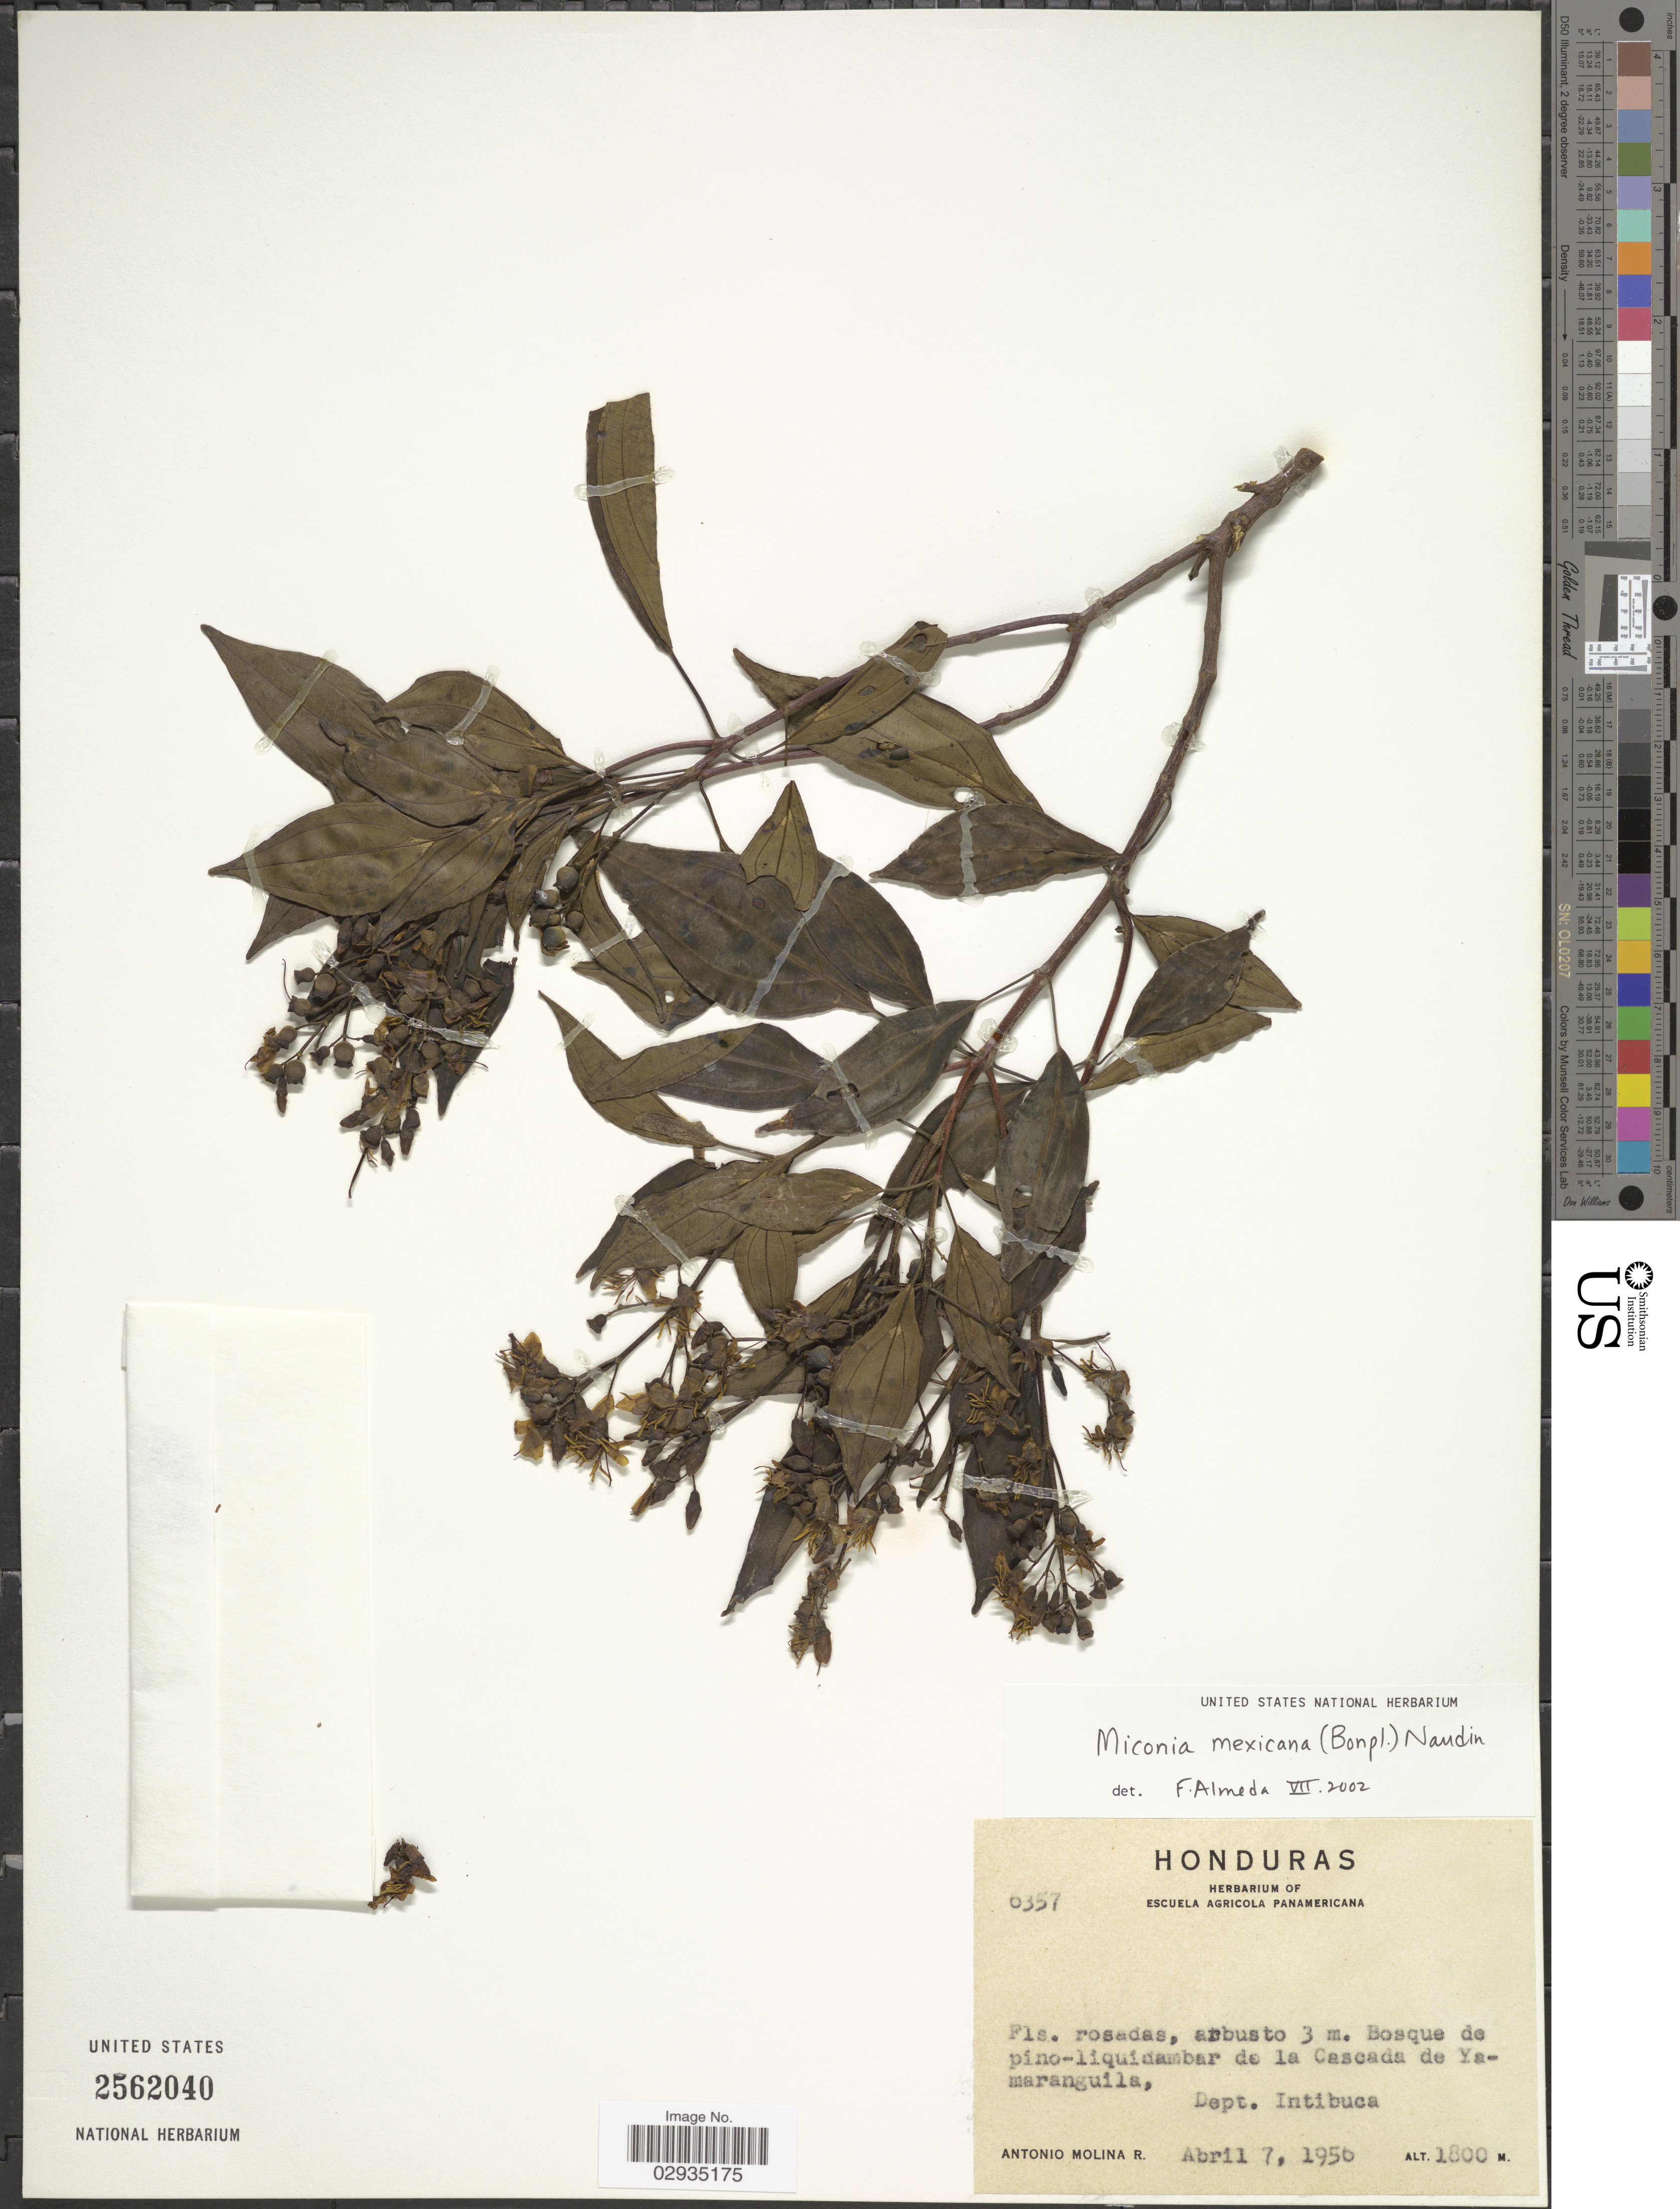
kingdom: Plantae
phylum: Tracheophyta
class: Magnoliopsida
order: Myrtales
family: Melastomataceae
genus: Miconia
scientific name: Miconia mexicana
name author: (Bonpl.) Naudin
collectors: A. Molina R.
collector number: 6357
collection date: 1956-04-07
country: Honduras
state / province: Intibuca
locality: Bosque de pino-liquidambar de la Cascada de Yamaranguila, Dept. Intibuca.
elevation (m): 1800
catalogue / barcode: US 2562040